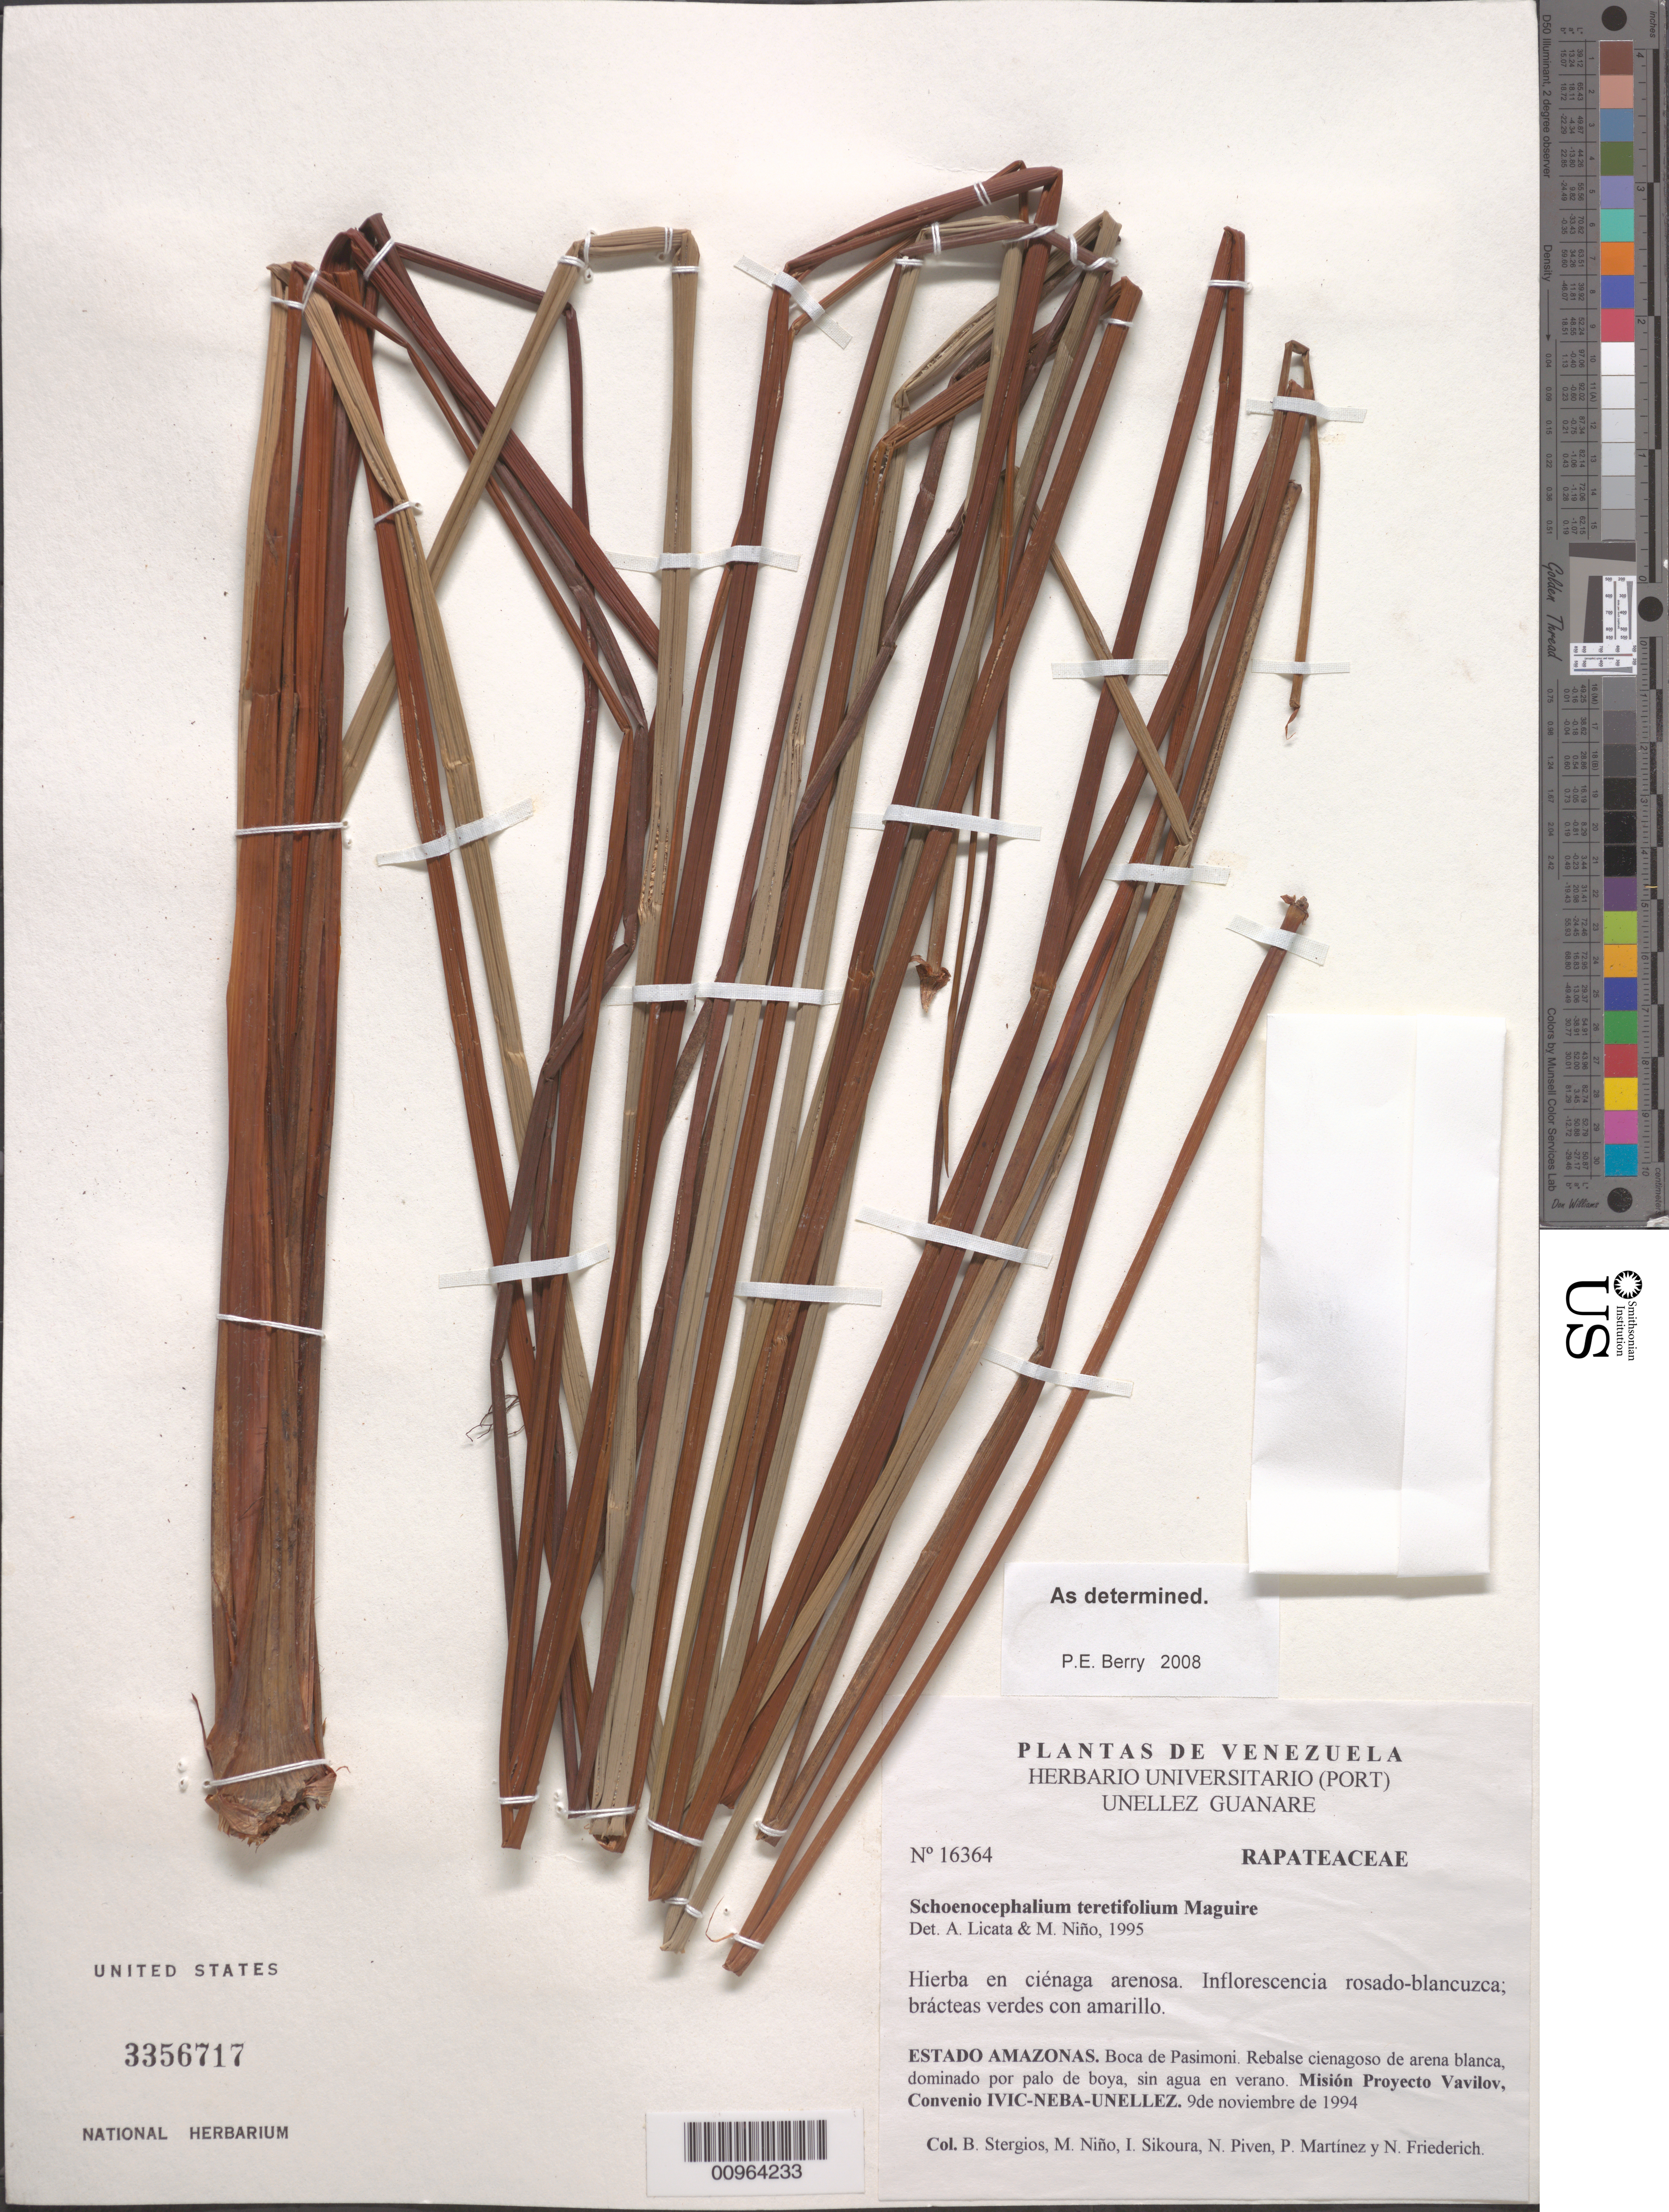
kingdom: Plantae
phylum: Tracheophyta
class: Liliopsida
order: Poales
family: Rapateaceae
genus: Schoenocephalium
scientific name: Schoenocephalium teretifolium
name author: Maguire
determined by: Berry, P. E., (WIS), University of Wisconsin - Madison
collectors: B. G. Stergios, S. M. Niño, I. Sikoura, N. Piven, P. Martinez & N. Friederich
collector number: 16364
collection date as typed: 9-Nov-84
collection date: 1984-11-09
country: Venezuela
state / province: Amazonas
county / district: Río Negro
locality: Boca del rio Pasimoni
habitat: Rebalse cienagoso de arena blanca, dominado por palo de boya, sin agua en verano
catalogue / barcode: US 3356717